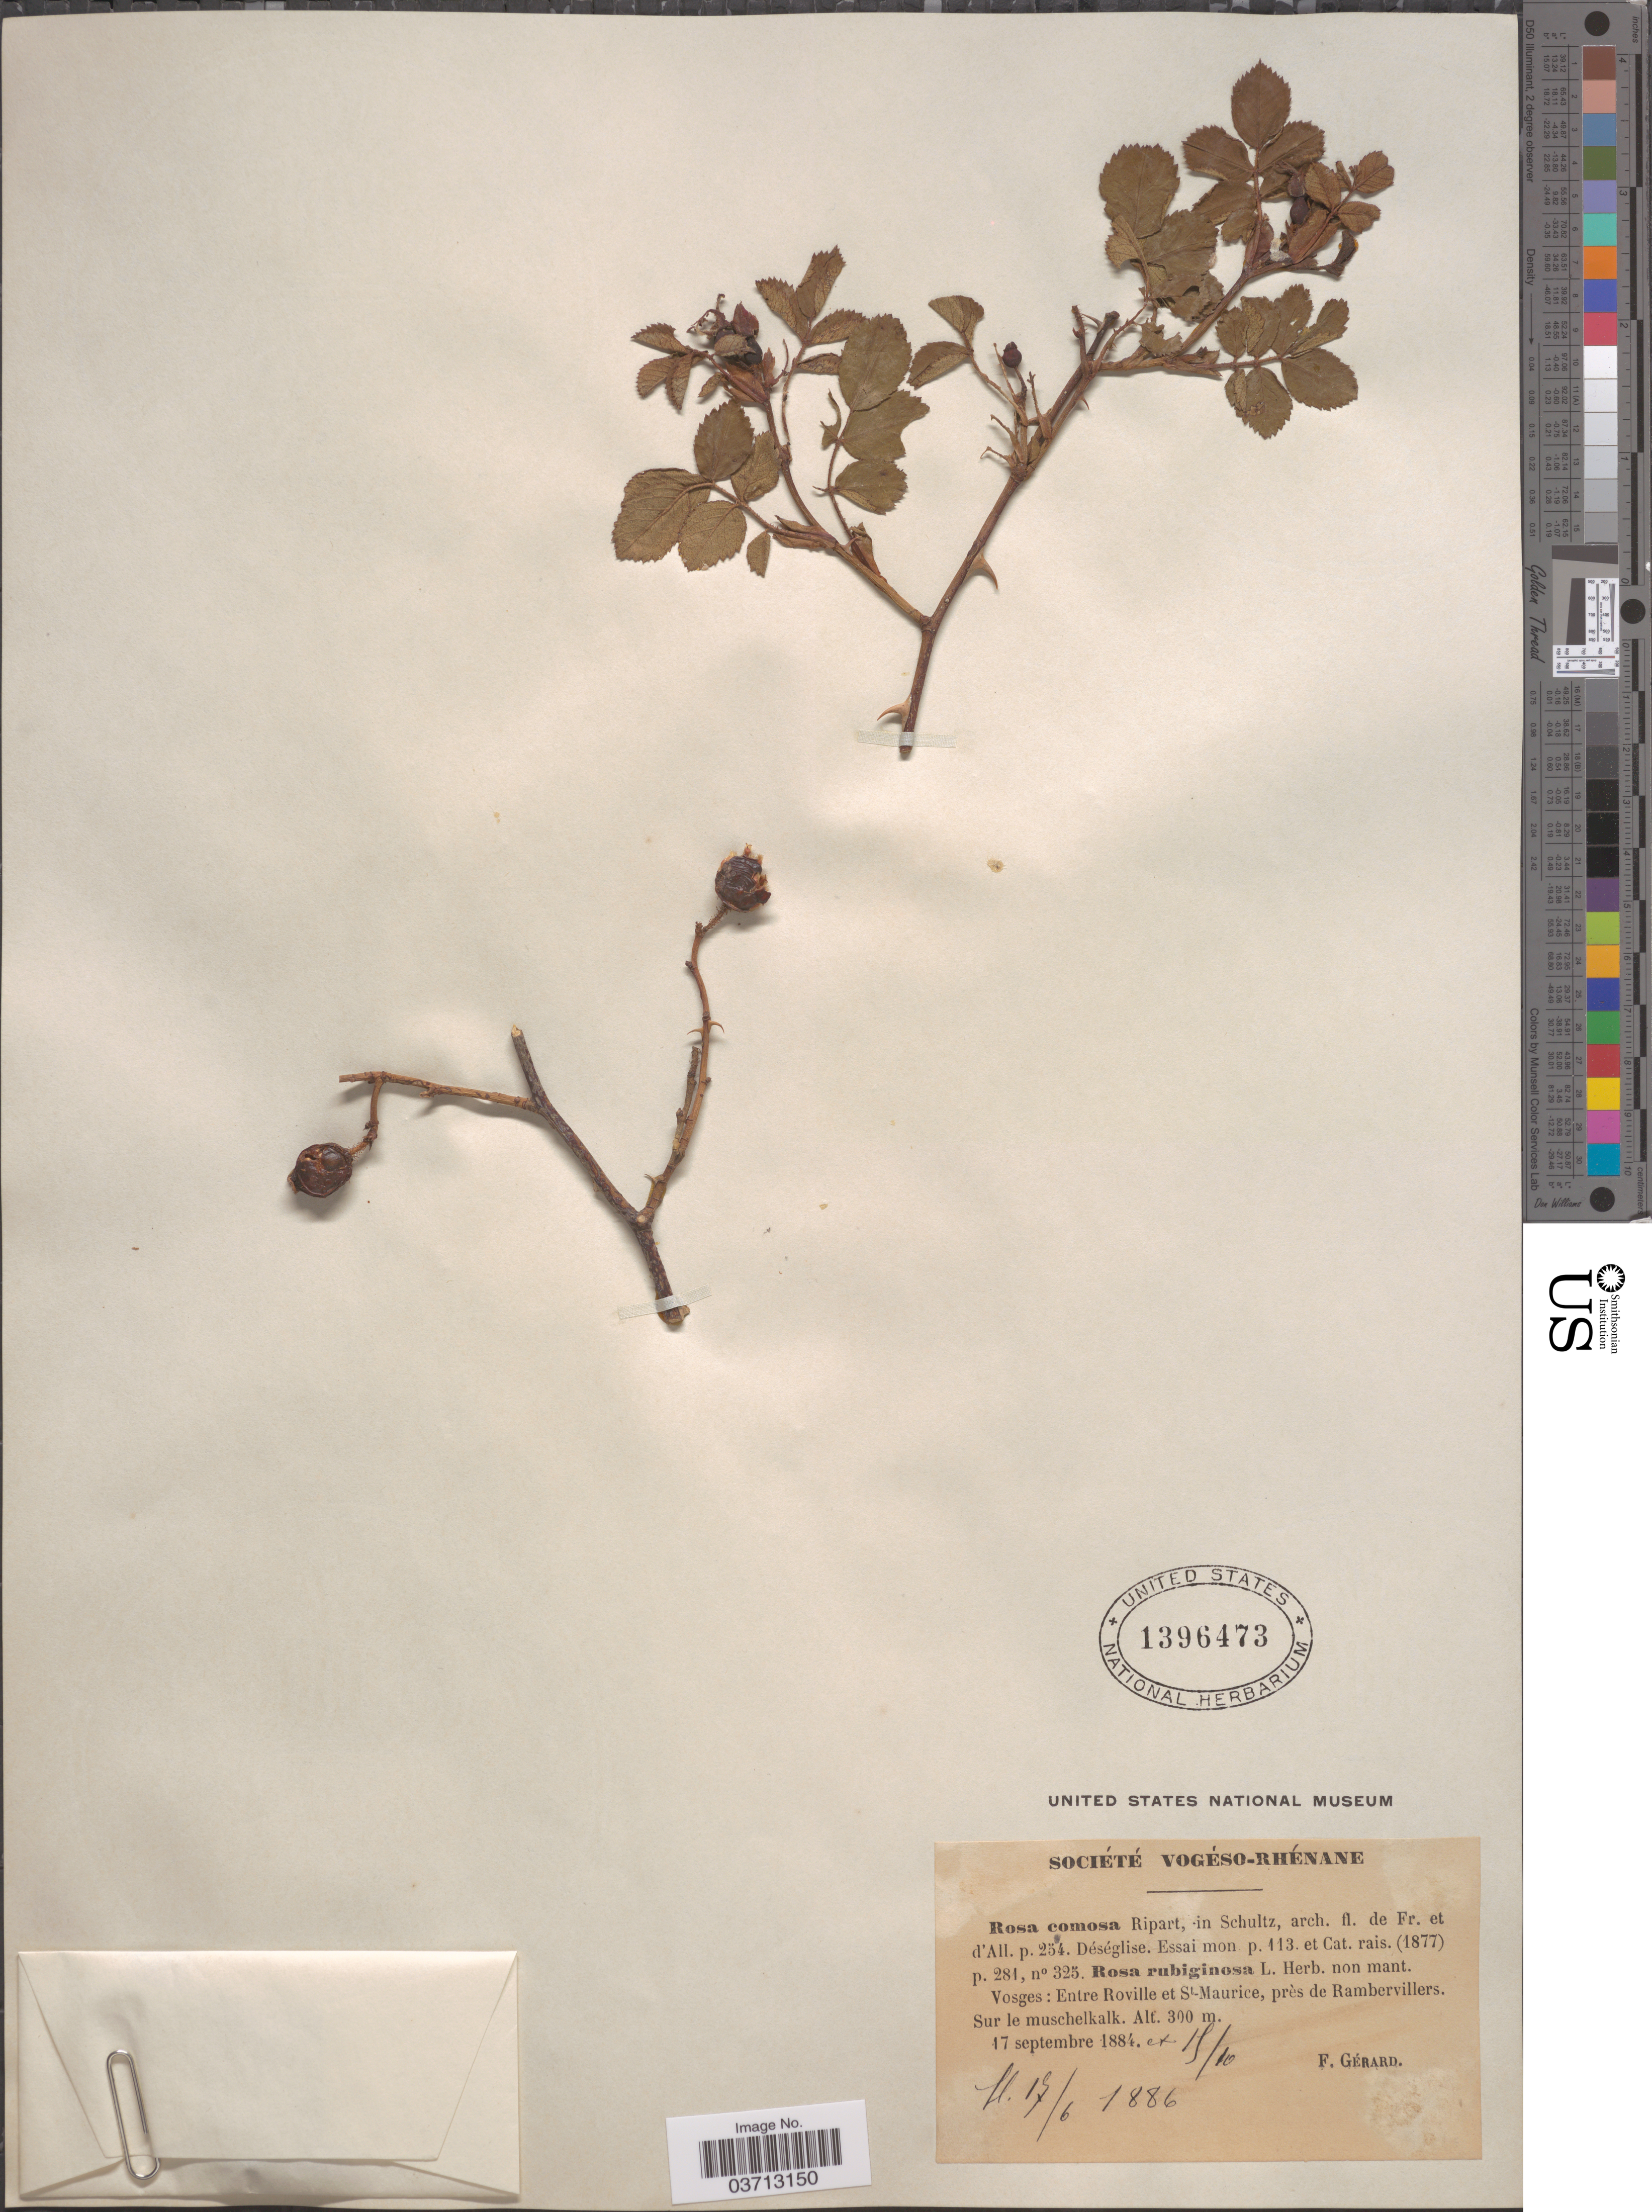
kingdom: Plantae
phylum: Tracheophyta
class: Magnoliopsida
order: Rosales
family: Rosaceae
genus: Rosa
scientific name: Rosa comosa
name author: Ripart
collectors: F. Gérard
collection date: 1884-09-17/1886-06-17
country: France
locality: Vosges: Entre Roville et St-Maurice, près de Rambervillers. Sur le muschelkalk.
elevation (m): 300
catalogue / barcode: US 1396473